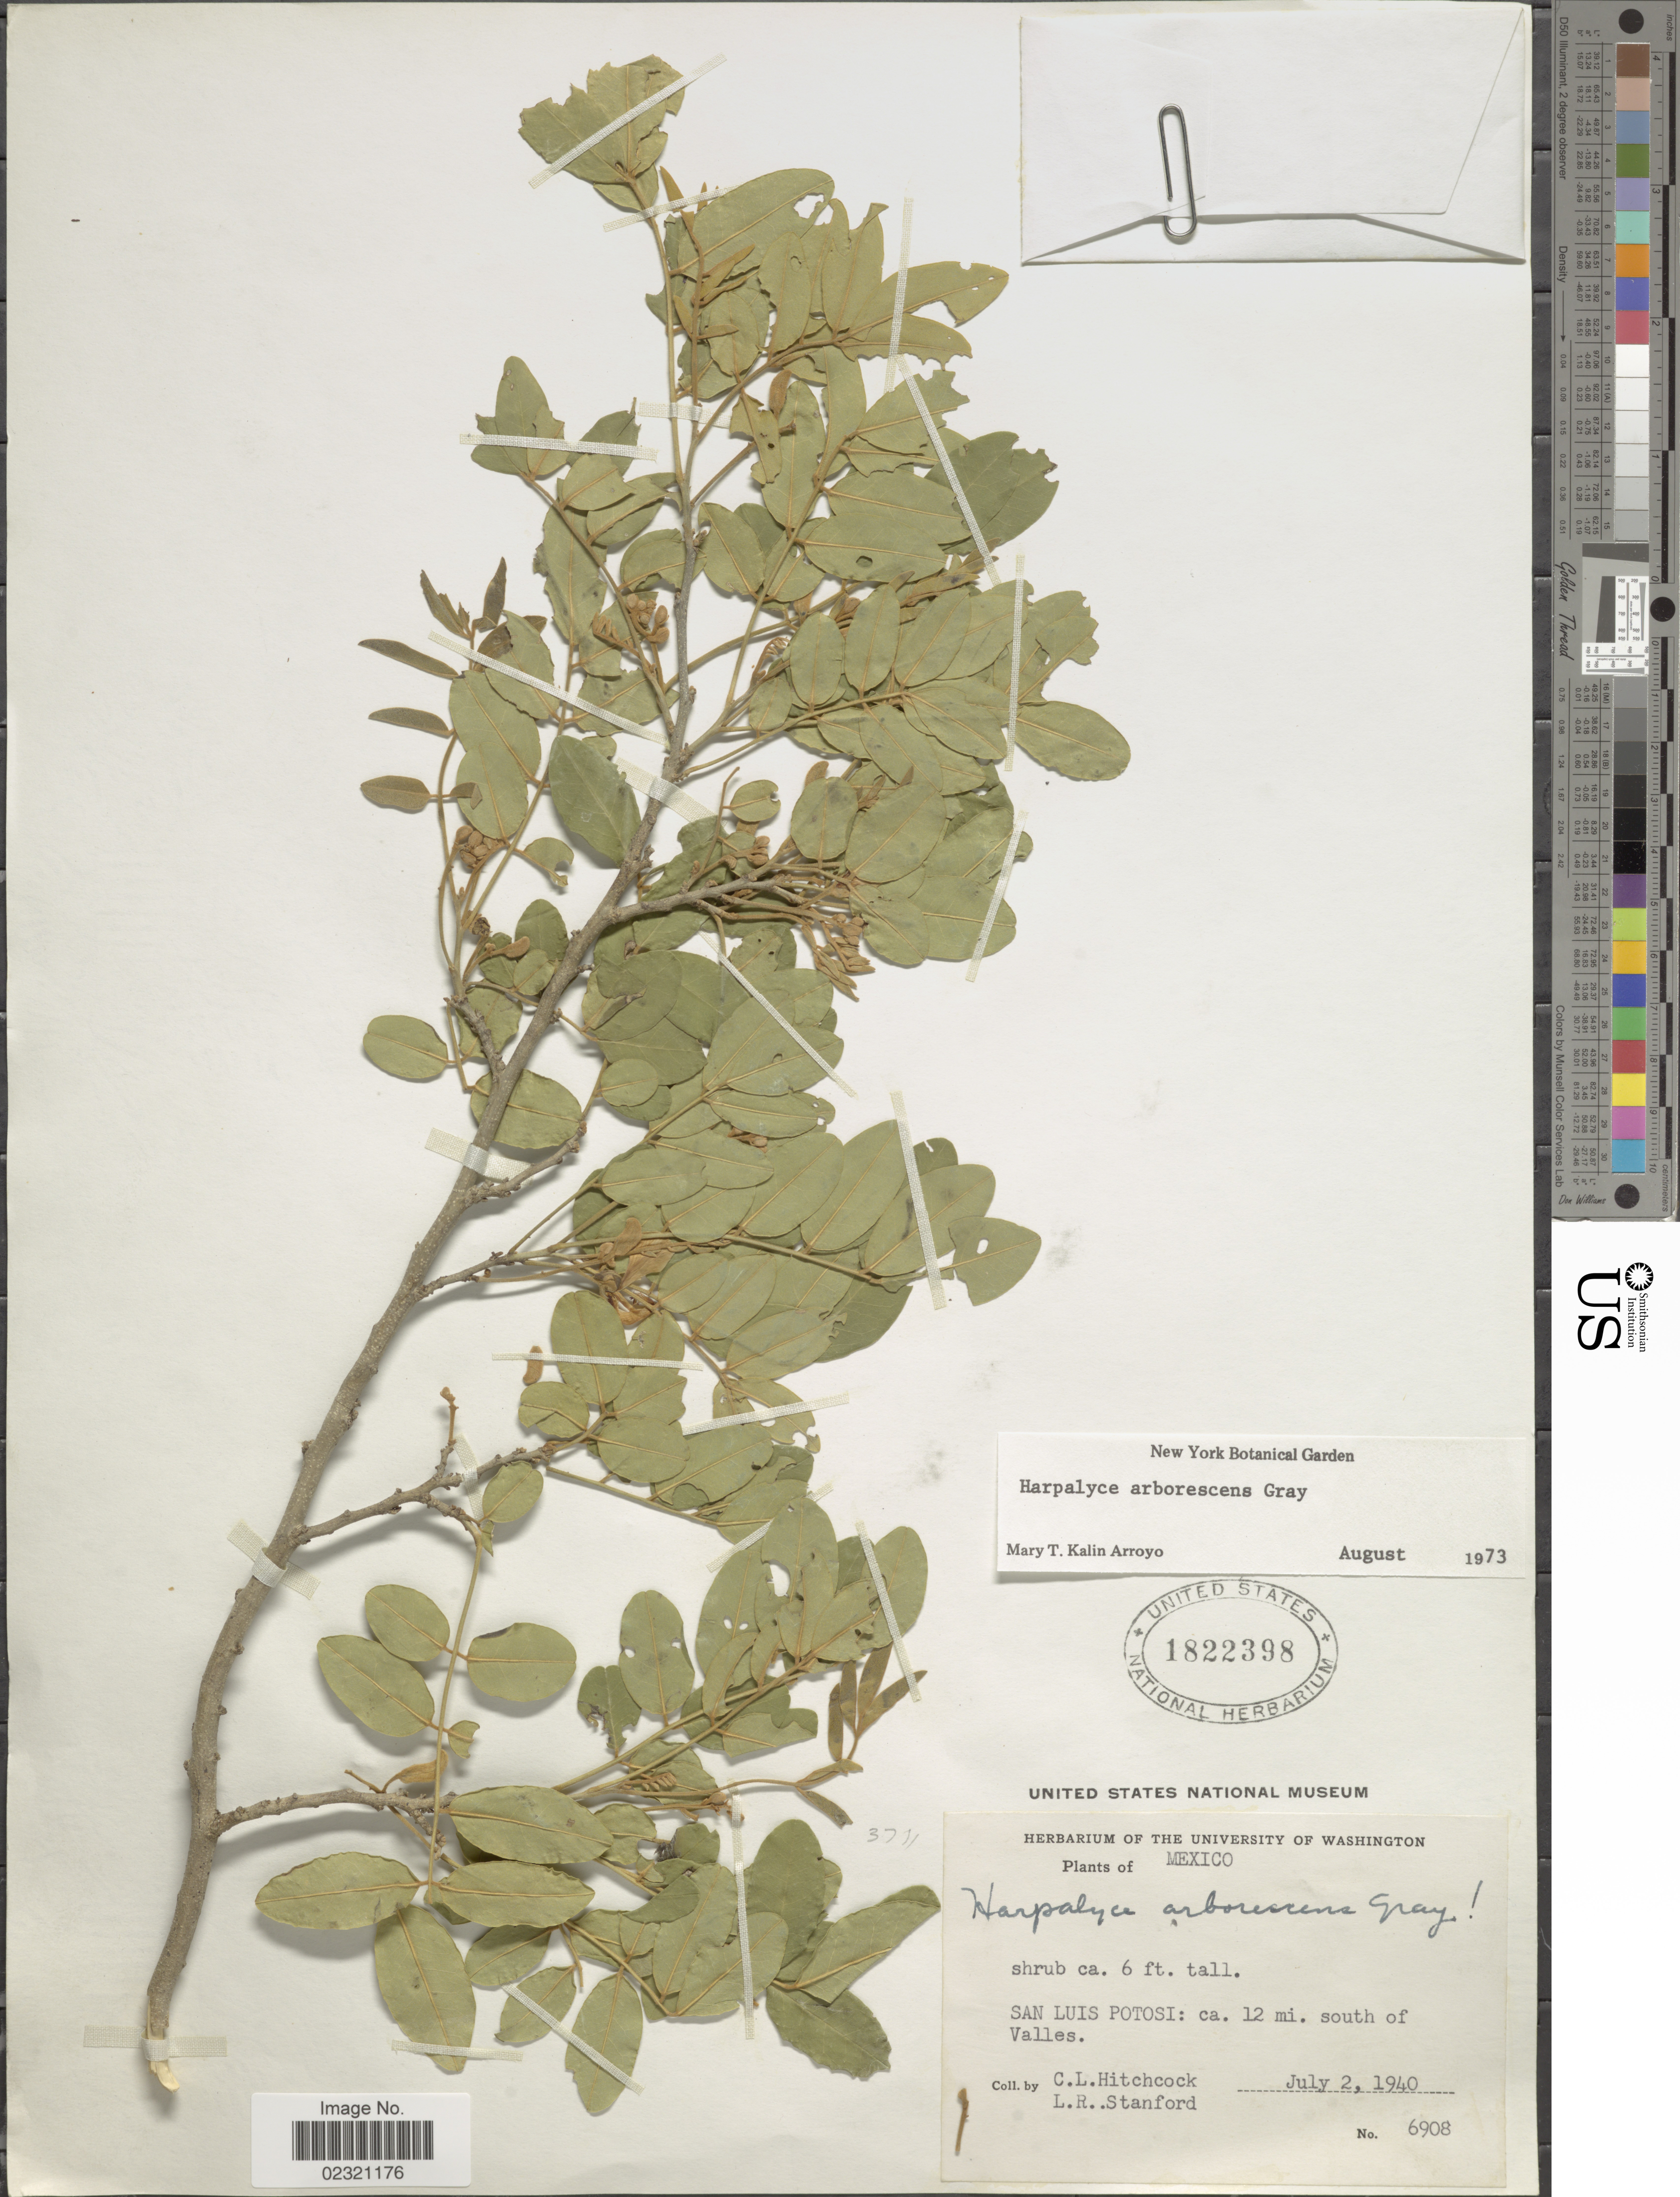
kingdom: Plantae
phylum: Tracheophyta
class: Magnoliopsida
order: Fabales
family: Fabaceae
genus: Psorothamnus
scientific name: Psorothamnus arborescens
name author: (Torr. ex A. Gray) Barneby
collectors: C. L. Hitchcock & L. R. Stanford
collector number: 6908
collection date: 1940-07-02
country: Mexico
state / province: San Luis Potosí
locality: Ca. 12 mi. south of Valles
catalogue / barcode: US 1822398